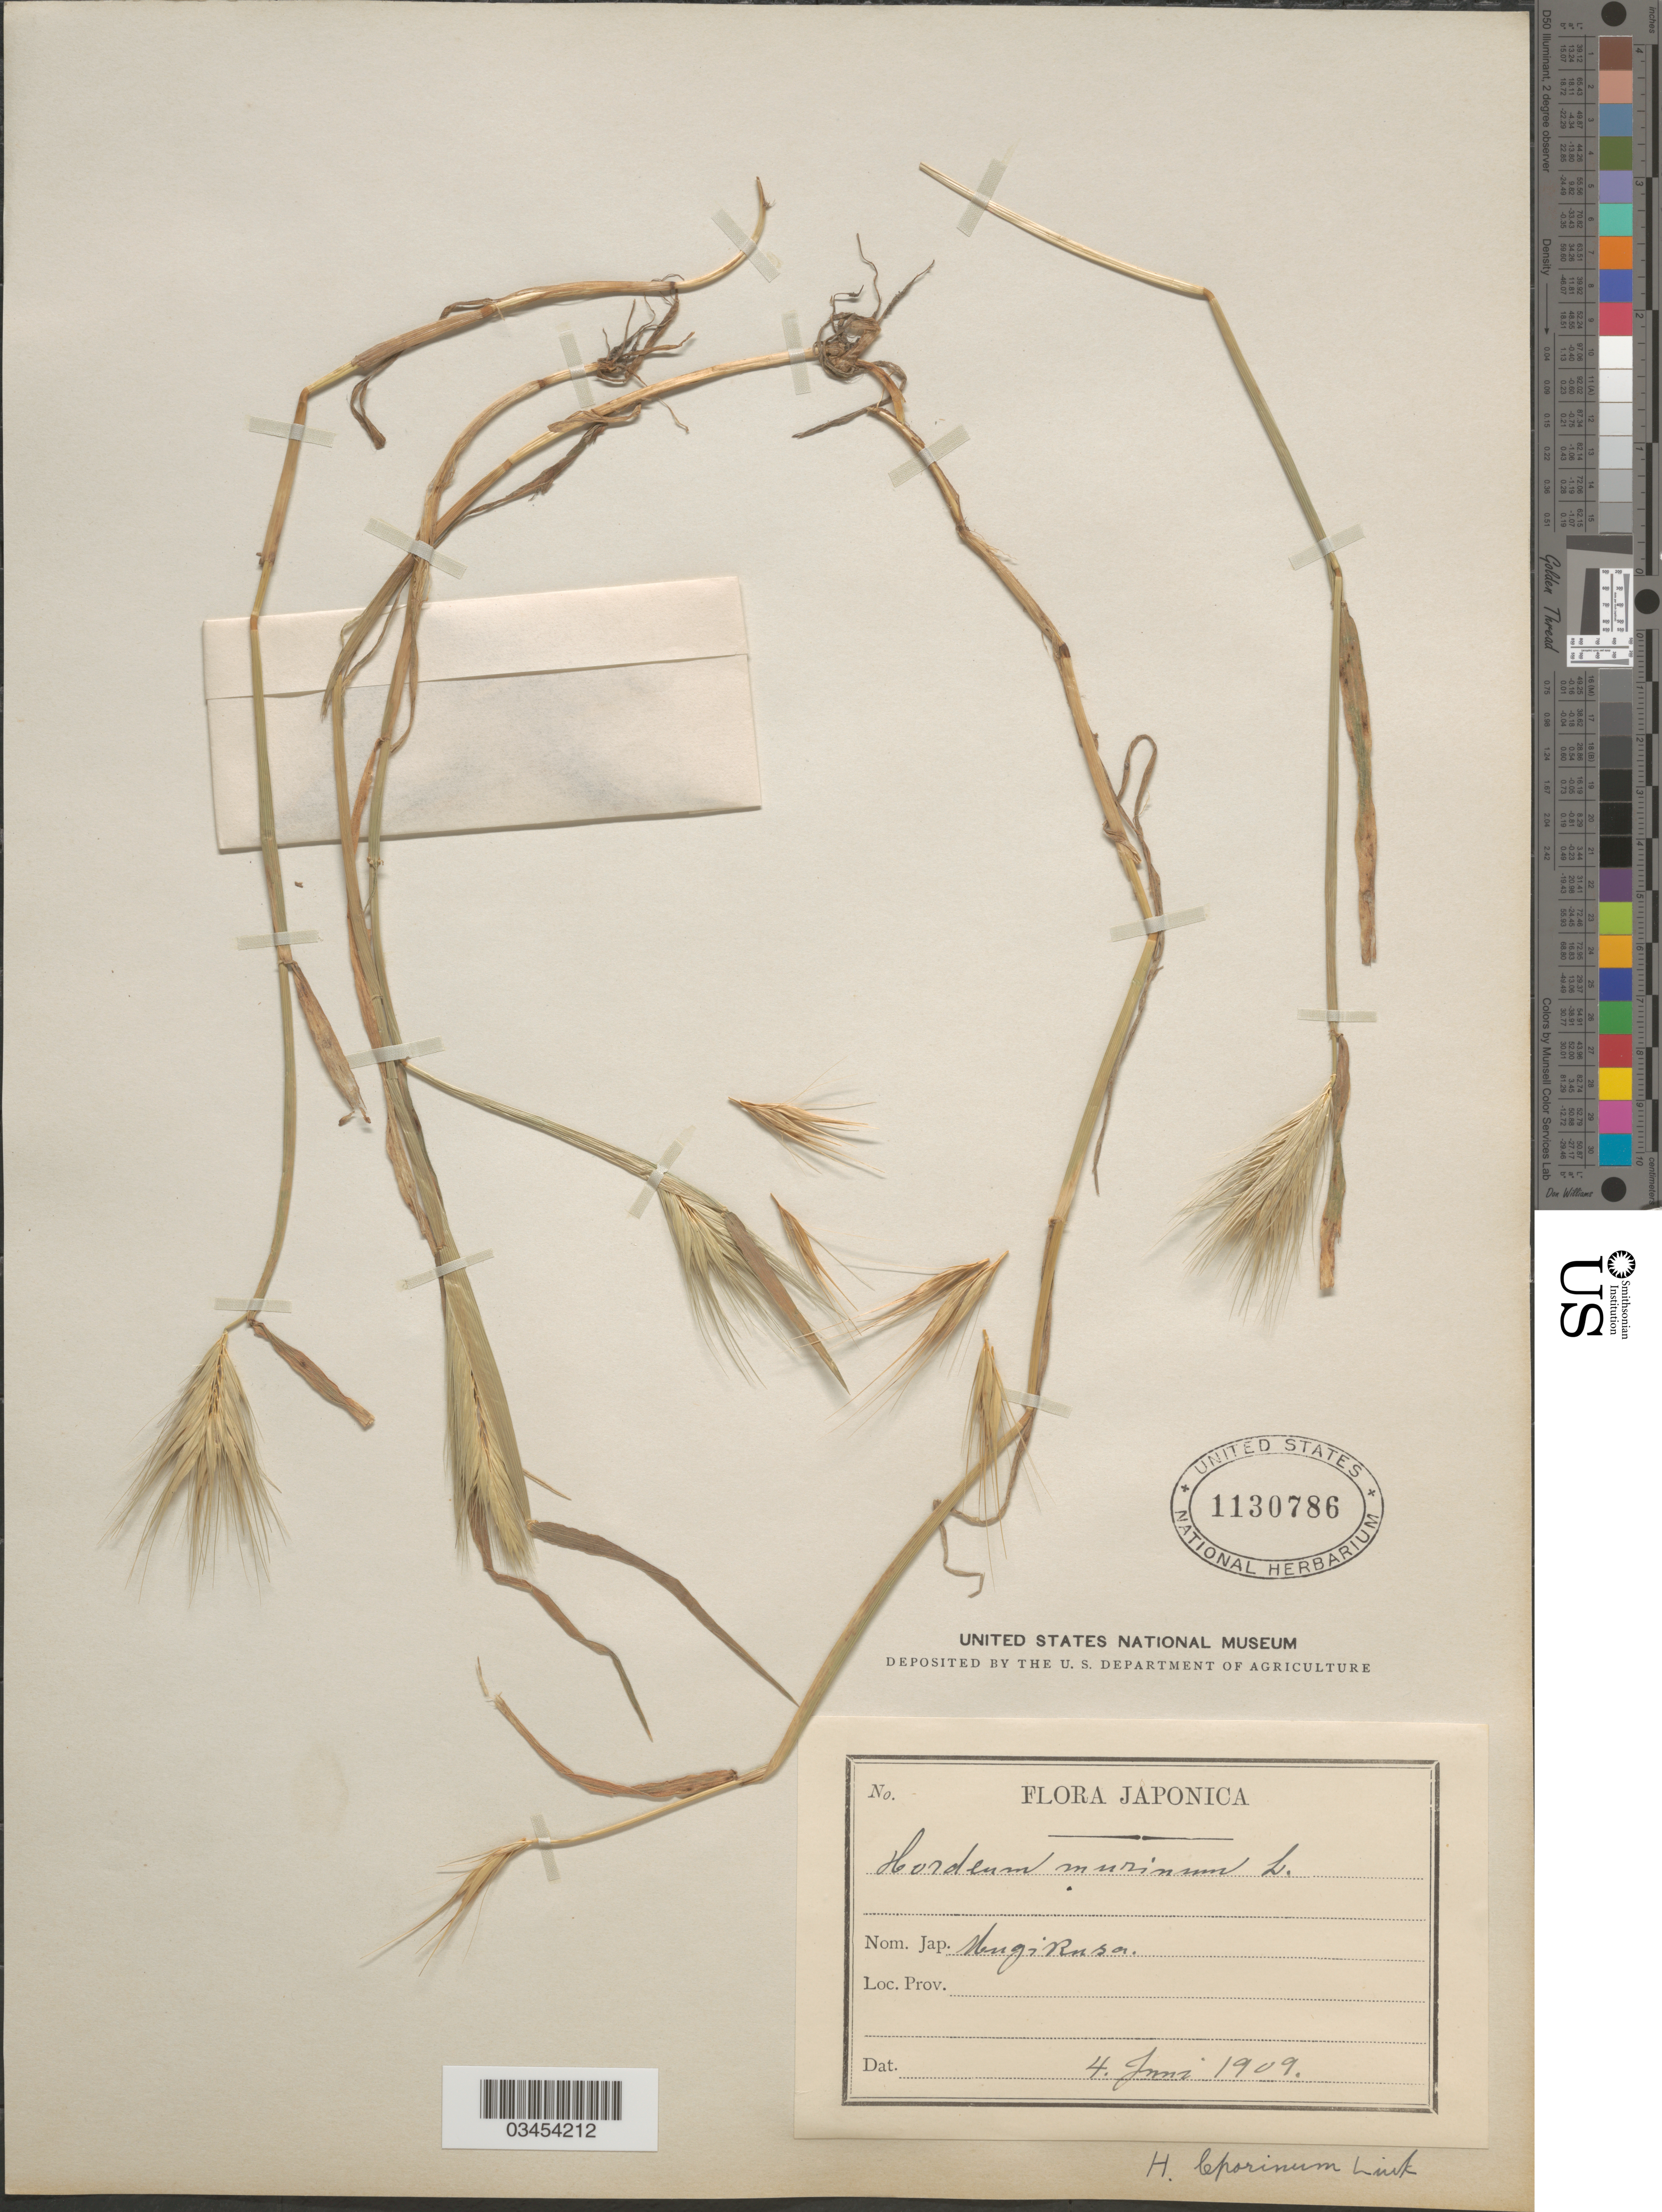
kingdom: Plantae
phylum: Tracheophyta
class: Liliopsida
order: Poales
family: Poaceae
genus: Hordeum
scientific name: Hordeum murinum subsp. glaucum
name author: (Steud.) Tzvelev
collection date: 1909-06-04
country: Japan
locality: Japonica.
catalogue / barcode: US 1130786